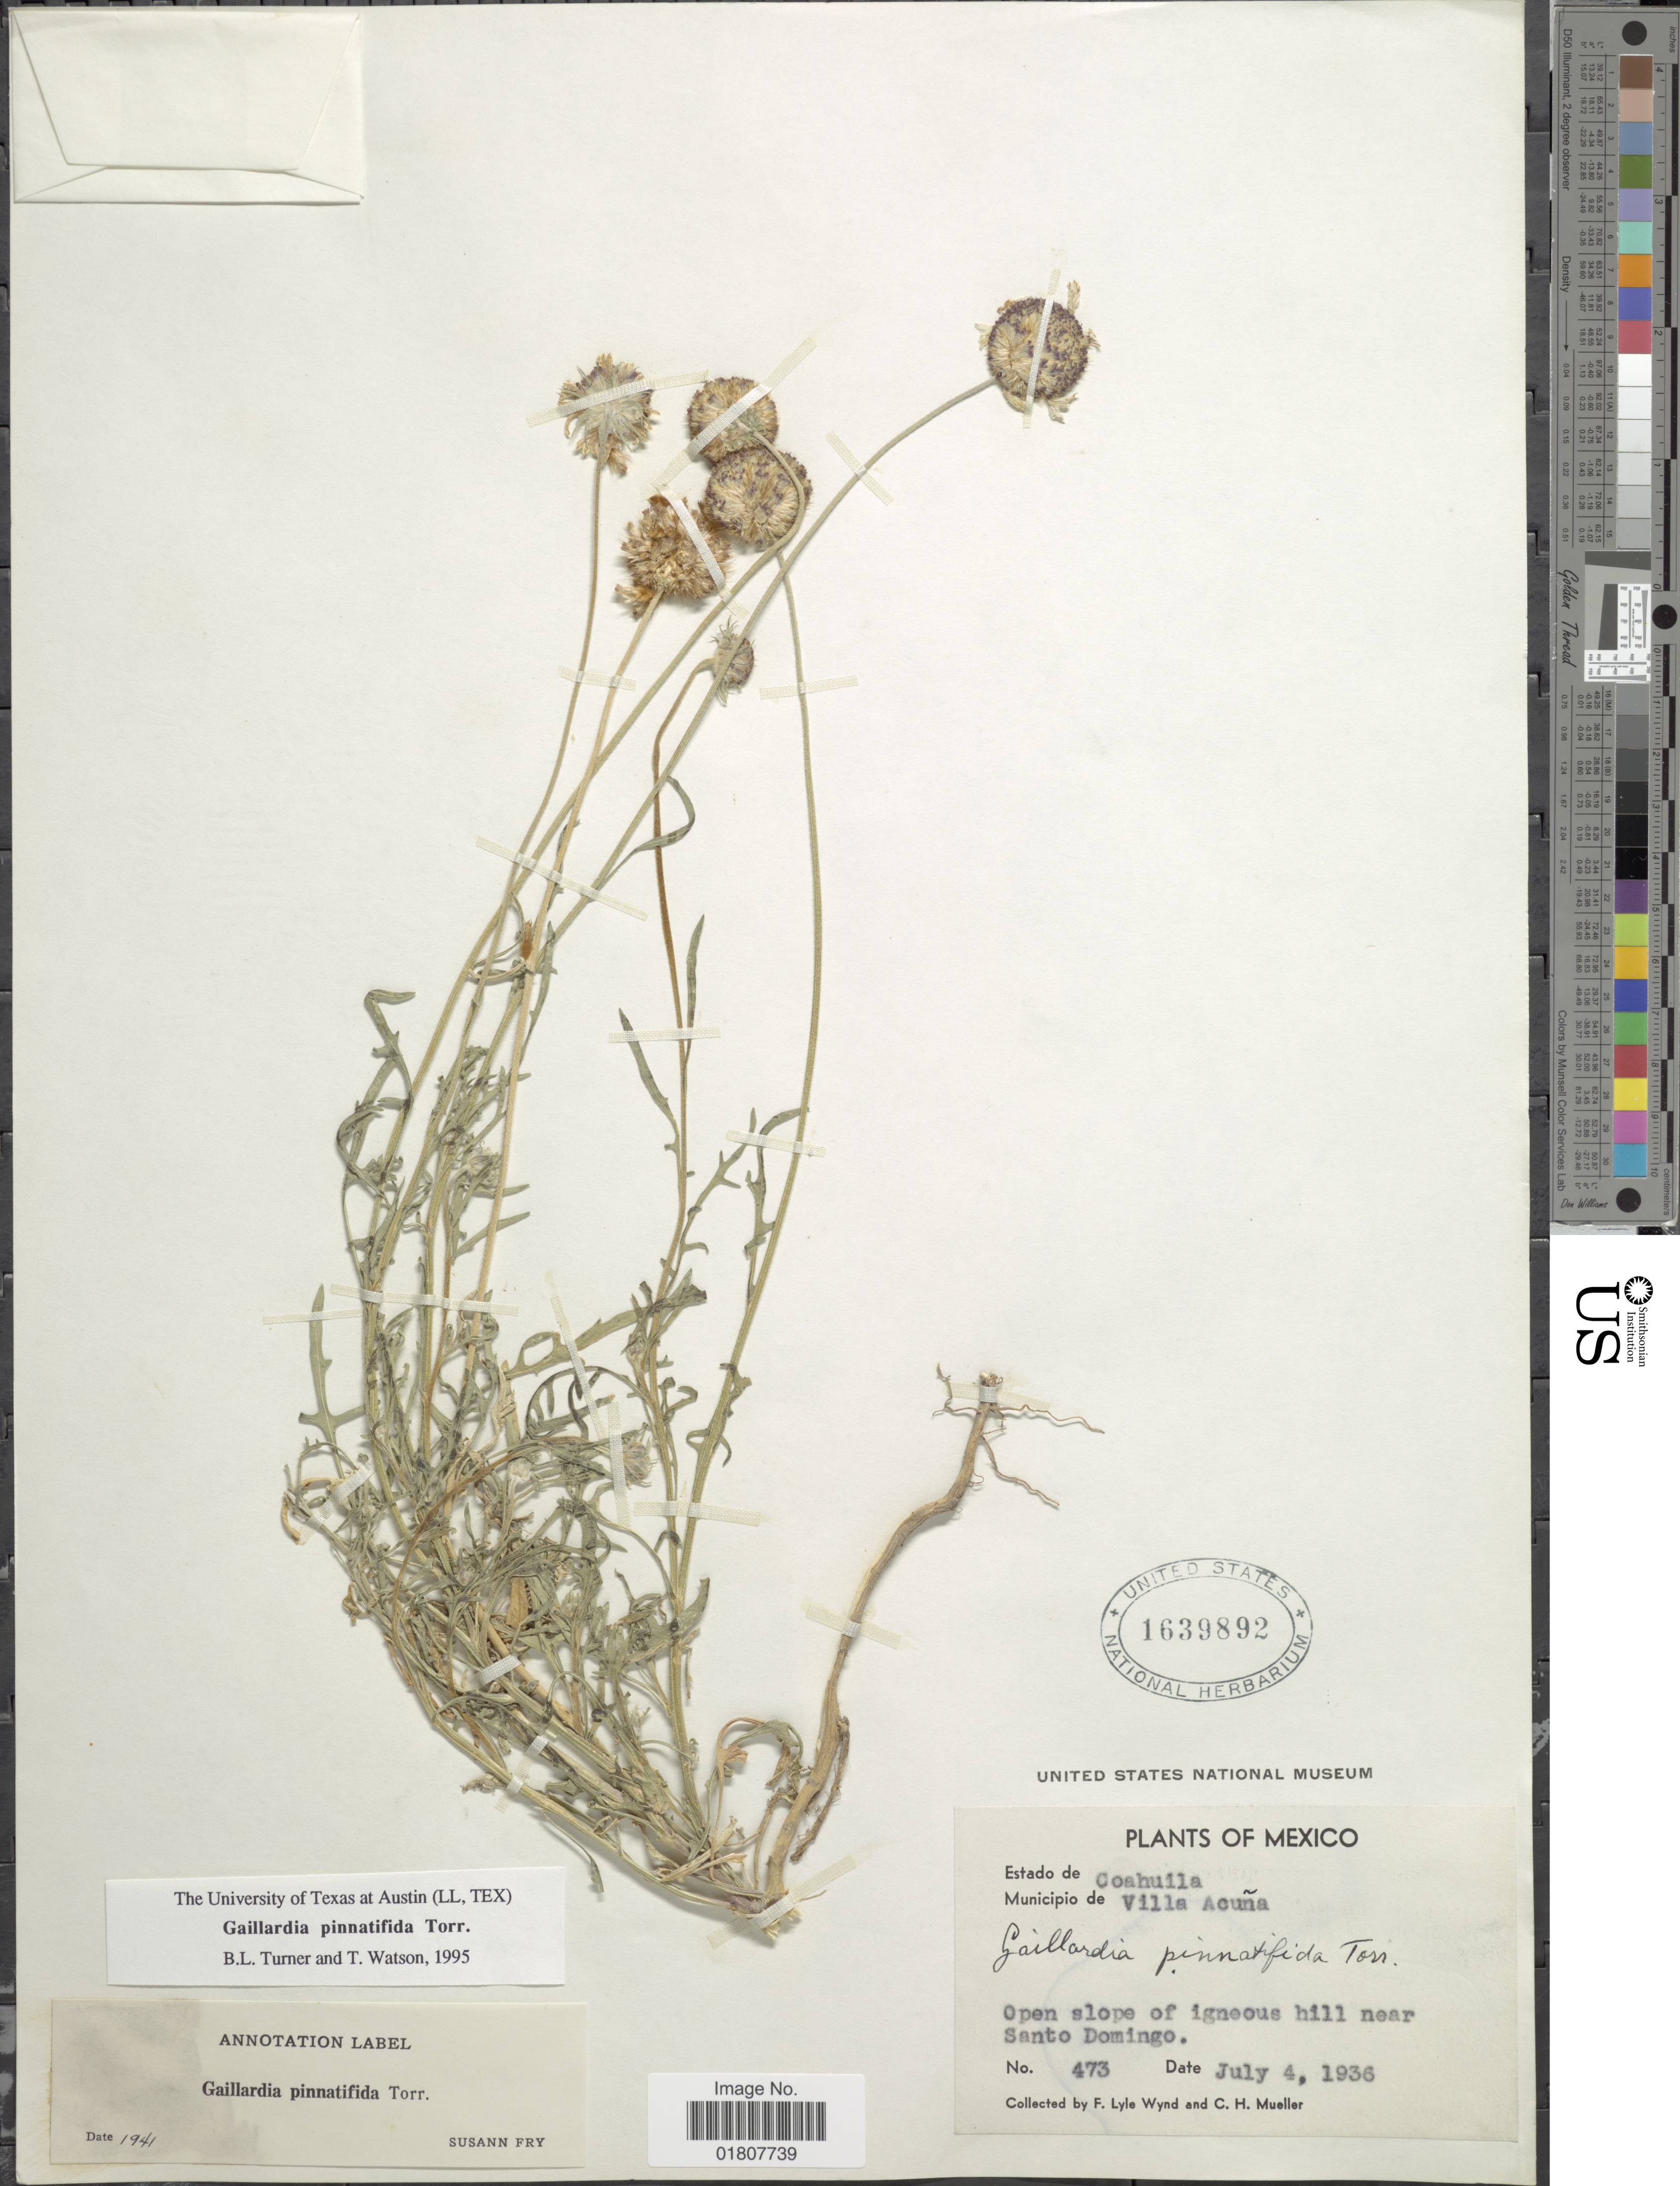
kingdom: Plantae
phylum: Tracheophyta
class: Magnoliopsida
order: Asterales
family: Asteraceae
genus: Gaillardia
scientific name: Gaillardia pinnatifida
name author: Torr.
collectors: F. L. Wynd & C. H. Mueller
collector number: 473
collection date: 1936-07-04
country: Mexico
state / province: Coahuila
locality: Estado de Coahuila. Municipio de Villa Acuña. Open slopes of igneous hill near Santo Domingo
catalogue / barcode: US 1639892